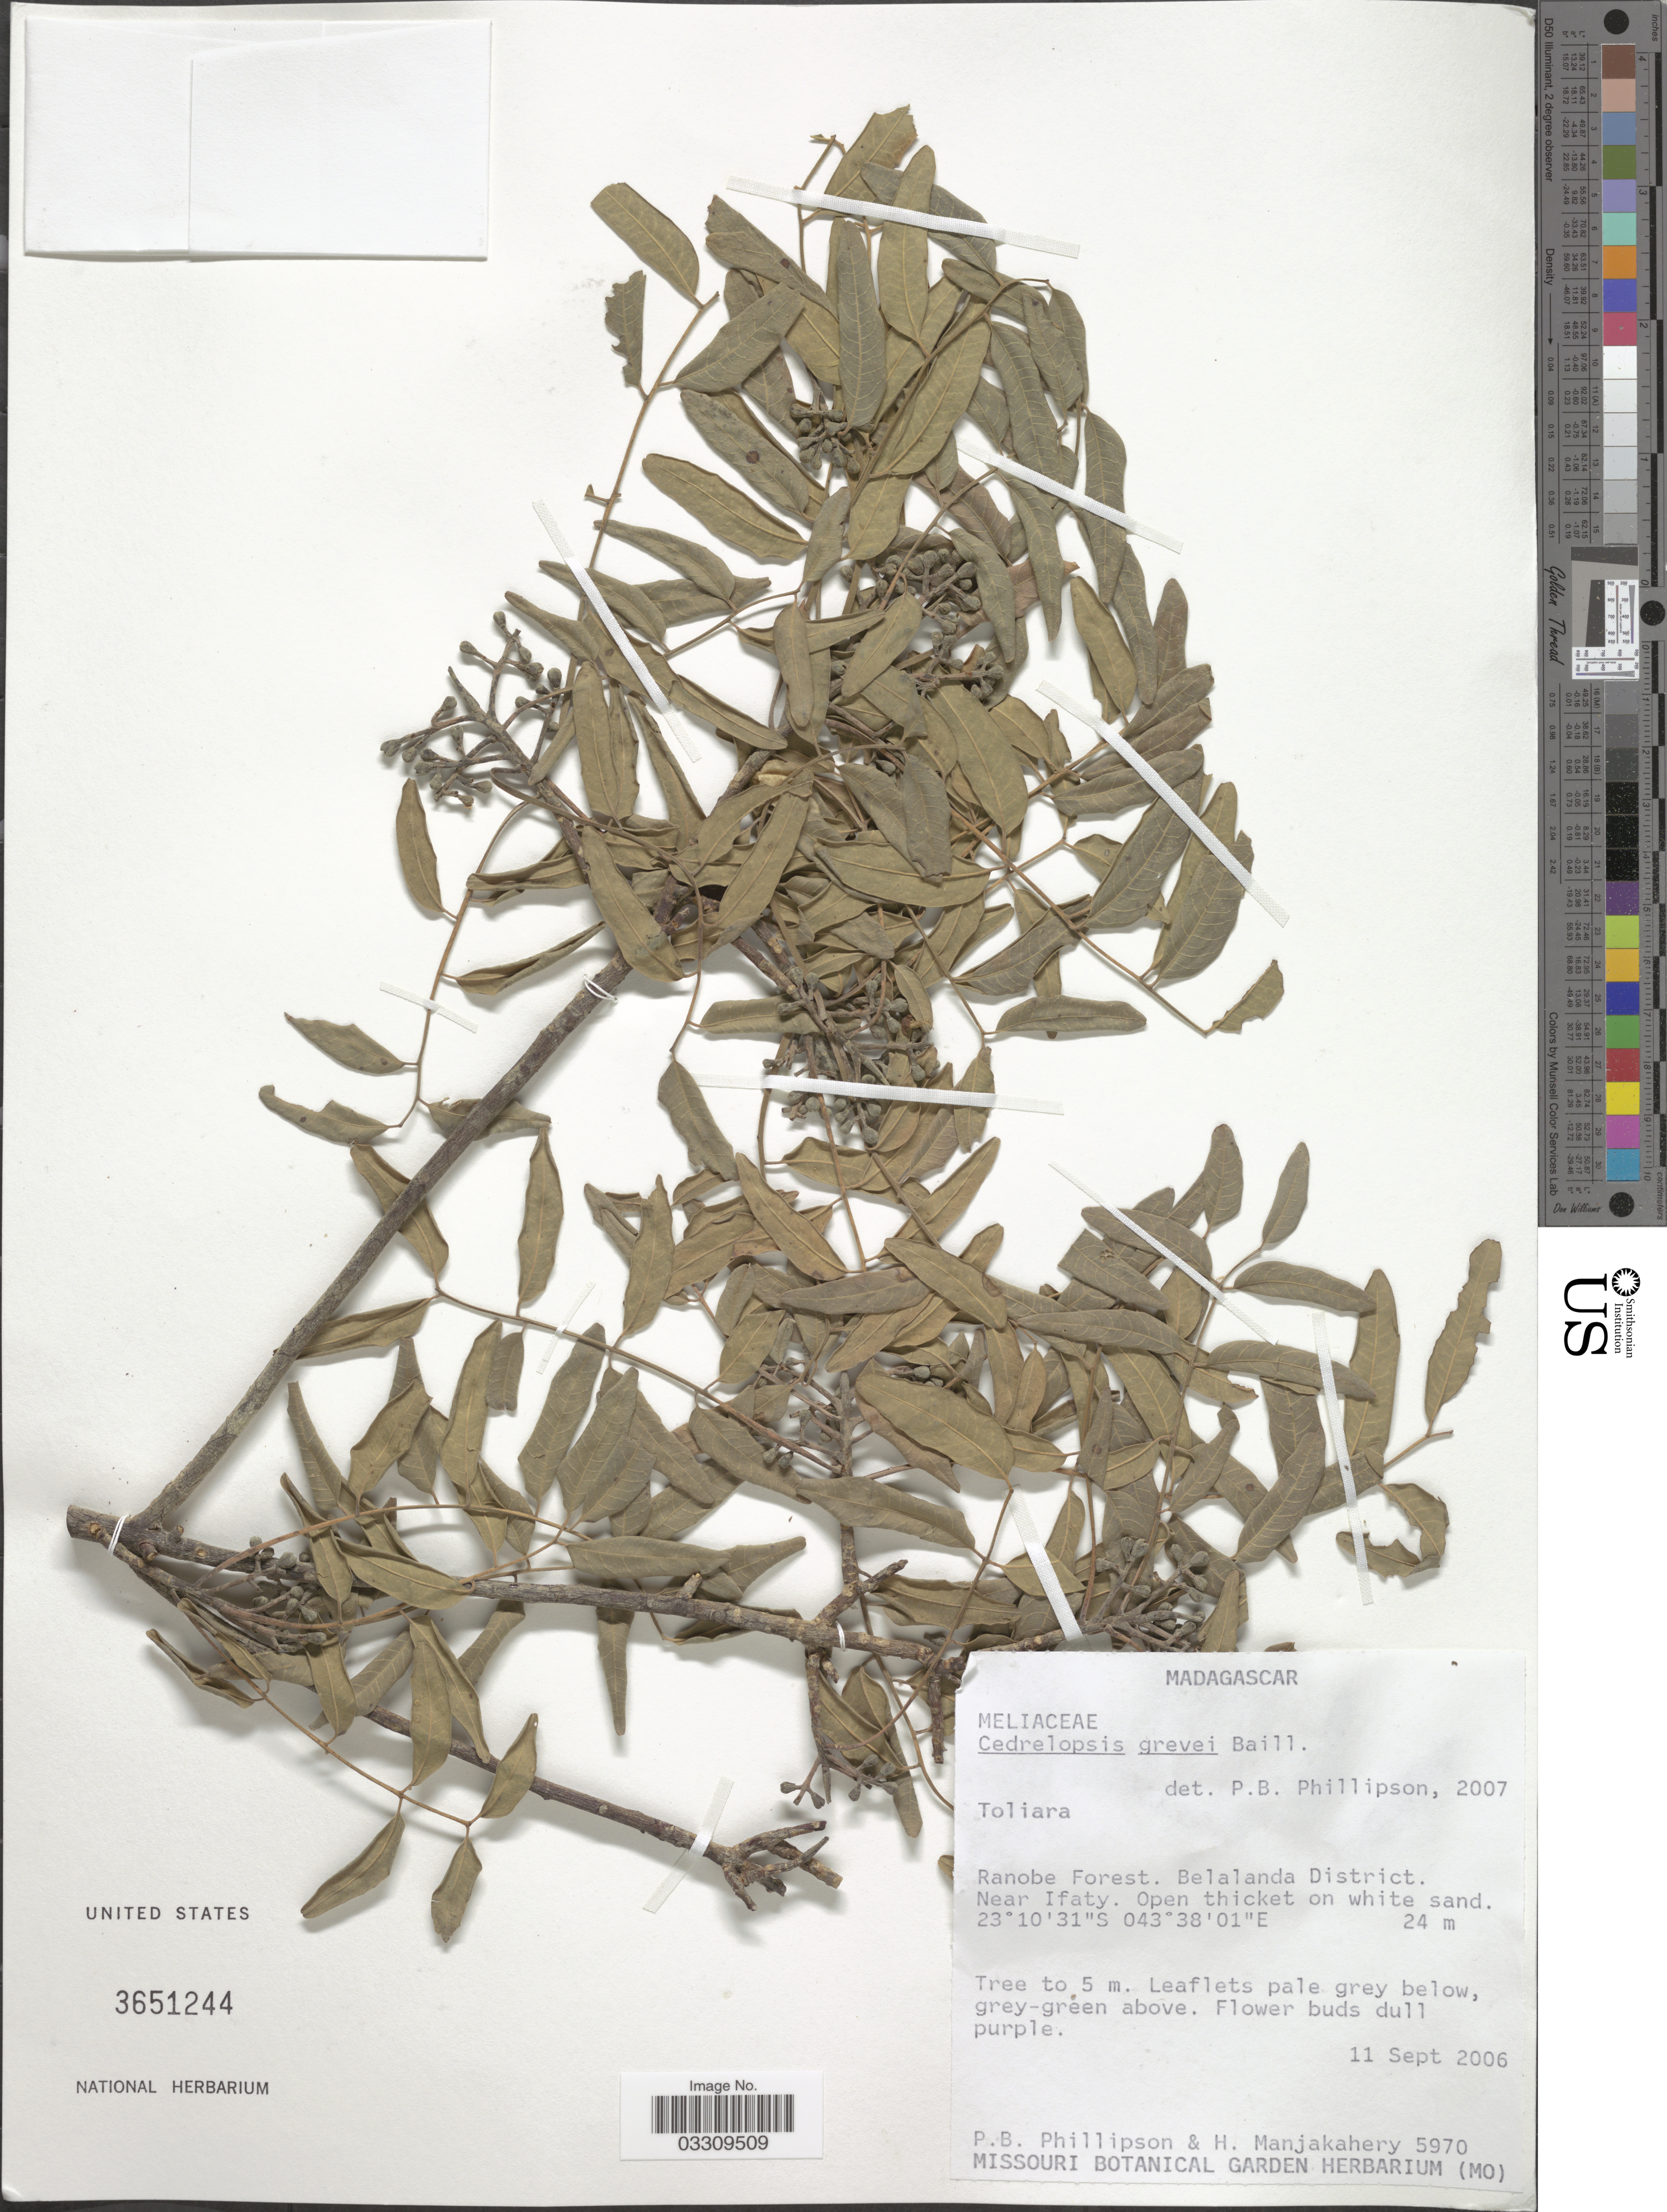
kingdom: Plantae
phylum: Tracheophyta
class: Magnoliopsida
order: Sapindales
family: Rutaceae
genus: Cedrelopsis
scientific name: Cedrelopsis grevei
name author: Baill. & Courchet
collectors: P. B. Phillipson & H. N. Manjakahery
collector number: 5970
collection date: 2006-09-11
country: Madagascar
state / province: Anosy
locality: Ranobe Forest. Belalanda District. Near Ifaty.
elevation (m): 24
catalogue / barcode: US 3651244